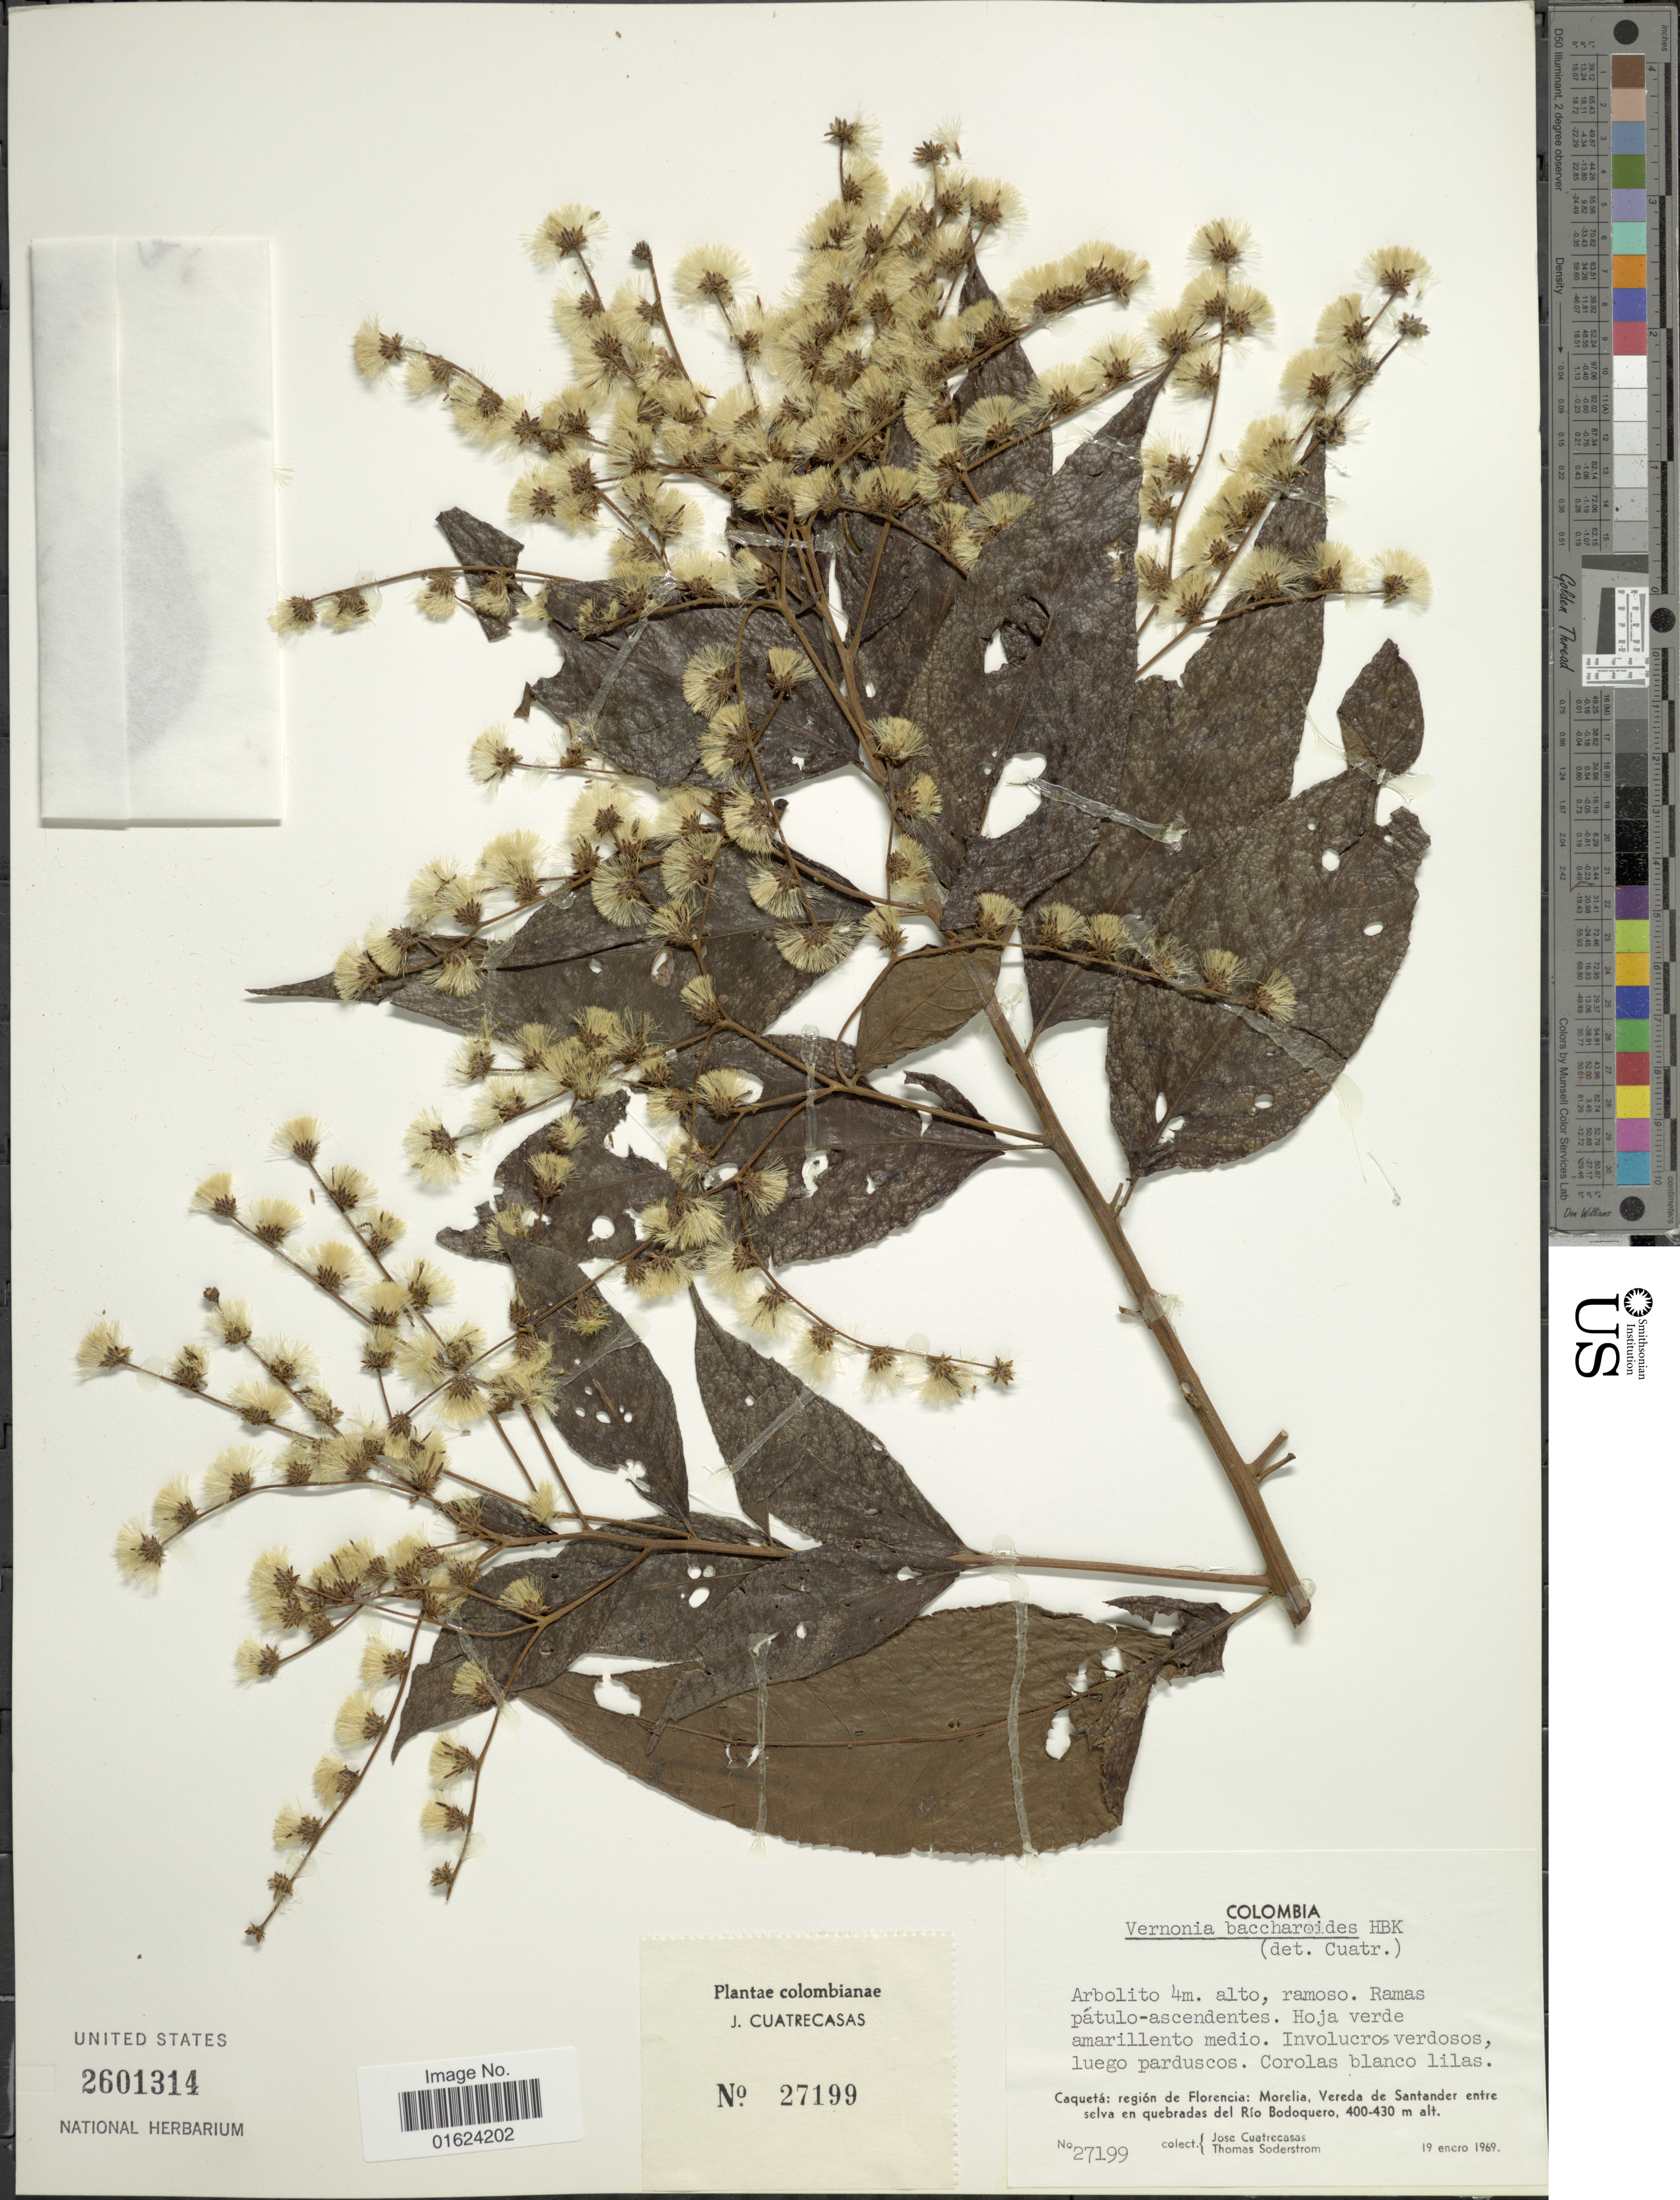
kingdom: Plantae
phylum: Tracheophyta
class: Magnoliopsida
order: Asterales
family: Asteraceae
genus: Vernonanthura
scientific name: Vernonanthura patens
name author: (Kunth) H. Rob.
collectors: J. Cuatrecasas & T. R. Soderstrom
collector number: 27199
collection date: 1969-01-19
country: Colombia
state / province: Caquetá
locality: Caqueta: region de Florencia: Morelia, Vereda de Santander entre selva en quebradas del Rio Bodoquero.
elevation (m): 400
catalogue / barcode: US 2601314